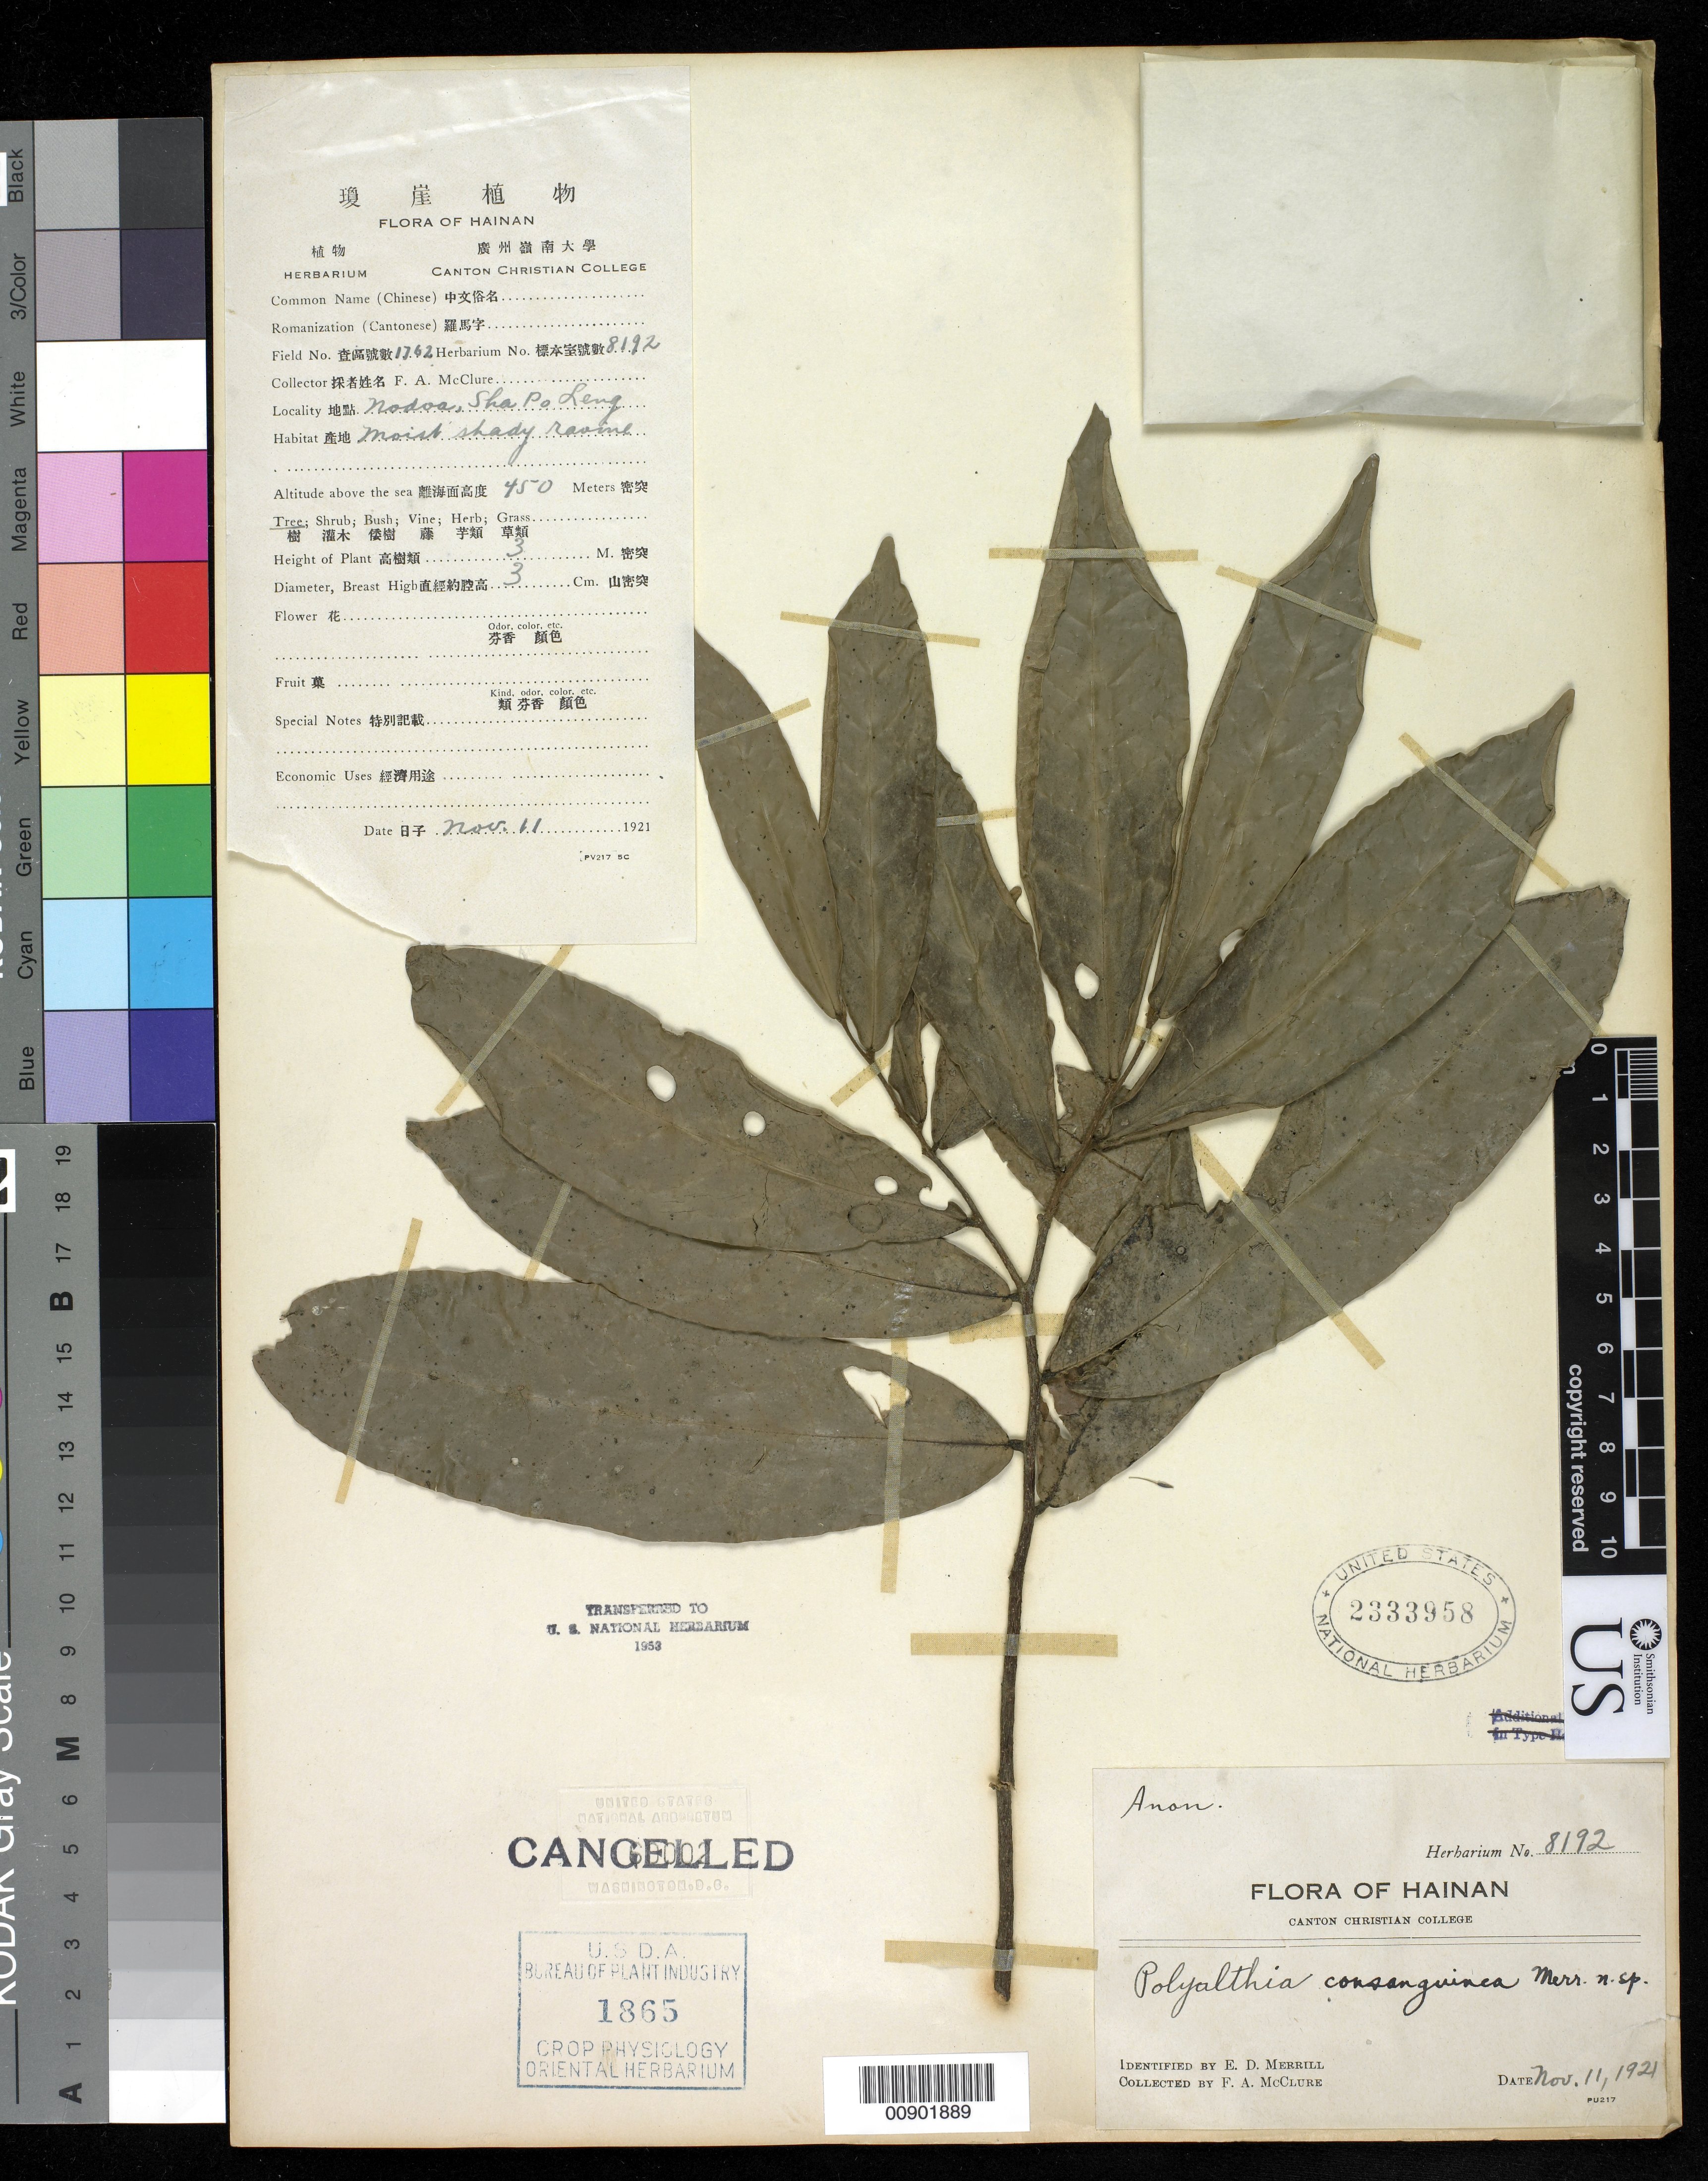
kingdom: Plantae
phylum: Tracheophyta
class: Magnoliopsida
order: Magnoliales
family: Annonaceae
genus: Polyalthia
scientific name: Polyalthia consanguinea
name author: Merr.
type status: Possible Syntype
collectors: F. A. McClure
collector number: C.C.C. 8192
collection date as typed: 11 Nov 1921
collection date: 1921-11-11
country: China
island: Hainan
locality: Nodoa, Sha Po Leng.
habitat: Moist shady ravine.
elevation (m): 450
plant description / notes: Syntype or paratype? Type citation somewhat ambiguous in protologue: "Sha Po Leng and Ng Chi Leng, McClure 8192, 9323, 9508 (type), Nov. 11, 1921, April 28 and May 9, 1922, the first in fruit, the last two in flower."; "8192" is herbarium number assigned by Canton Christian College (and number cited in protologue); field number is McClure 1762.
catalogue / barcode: US 2333958